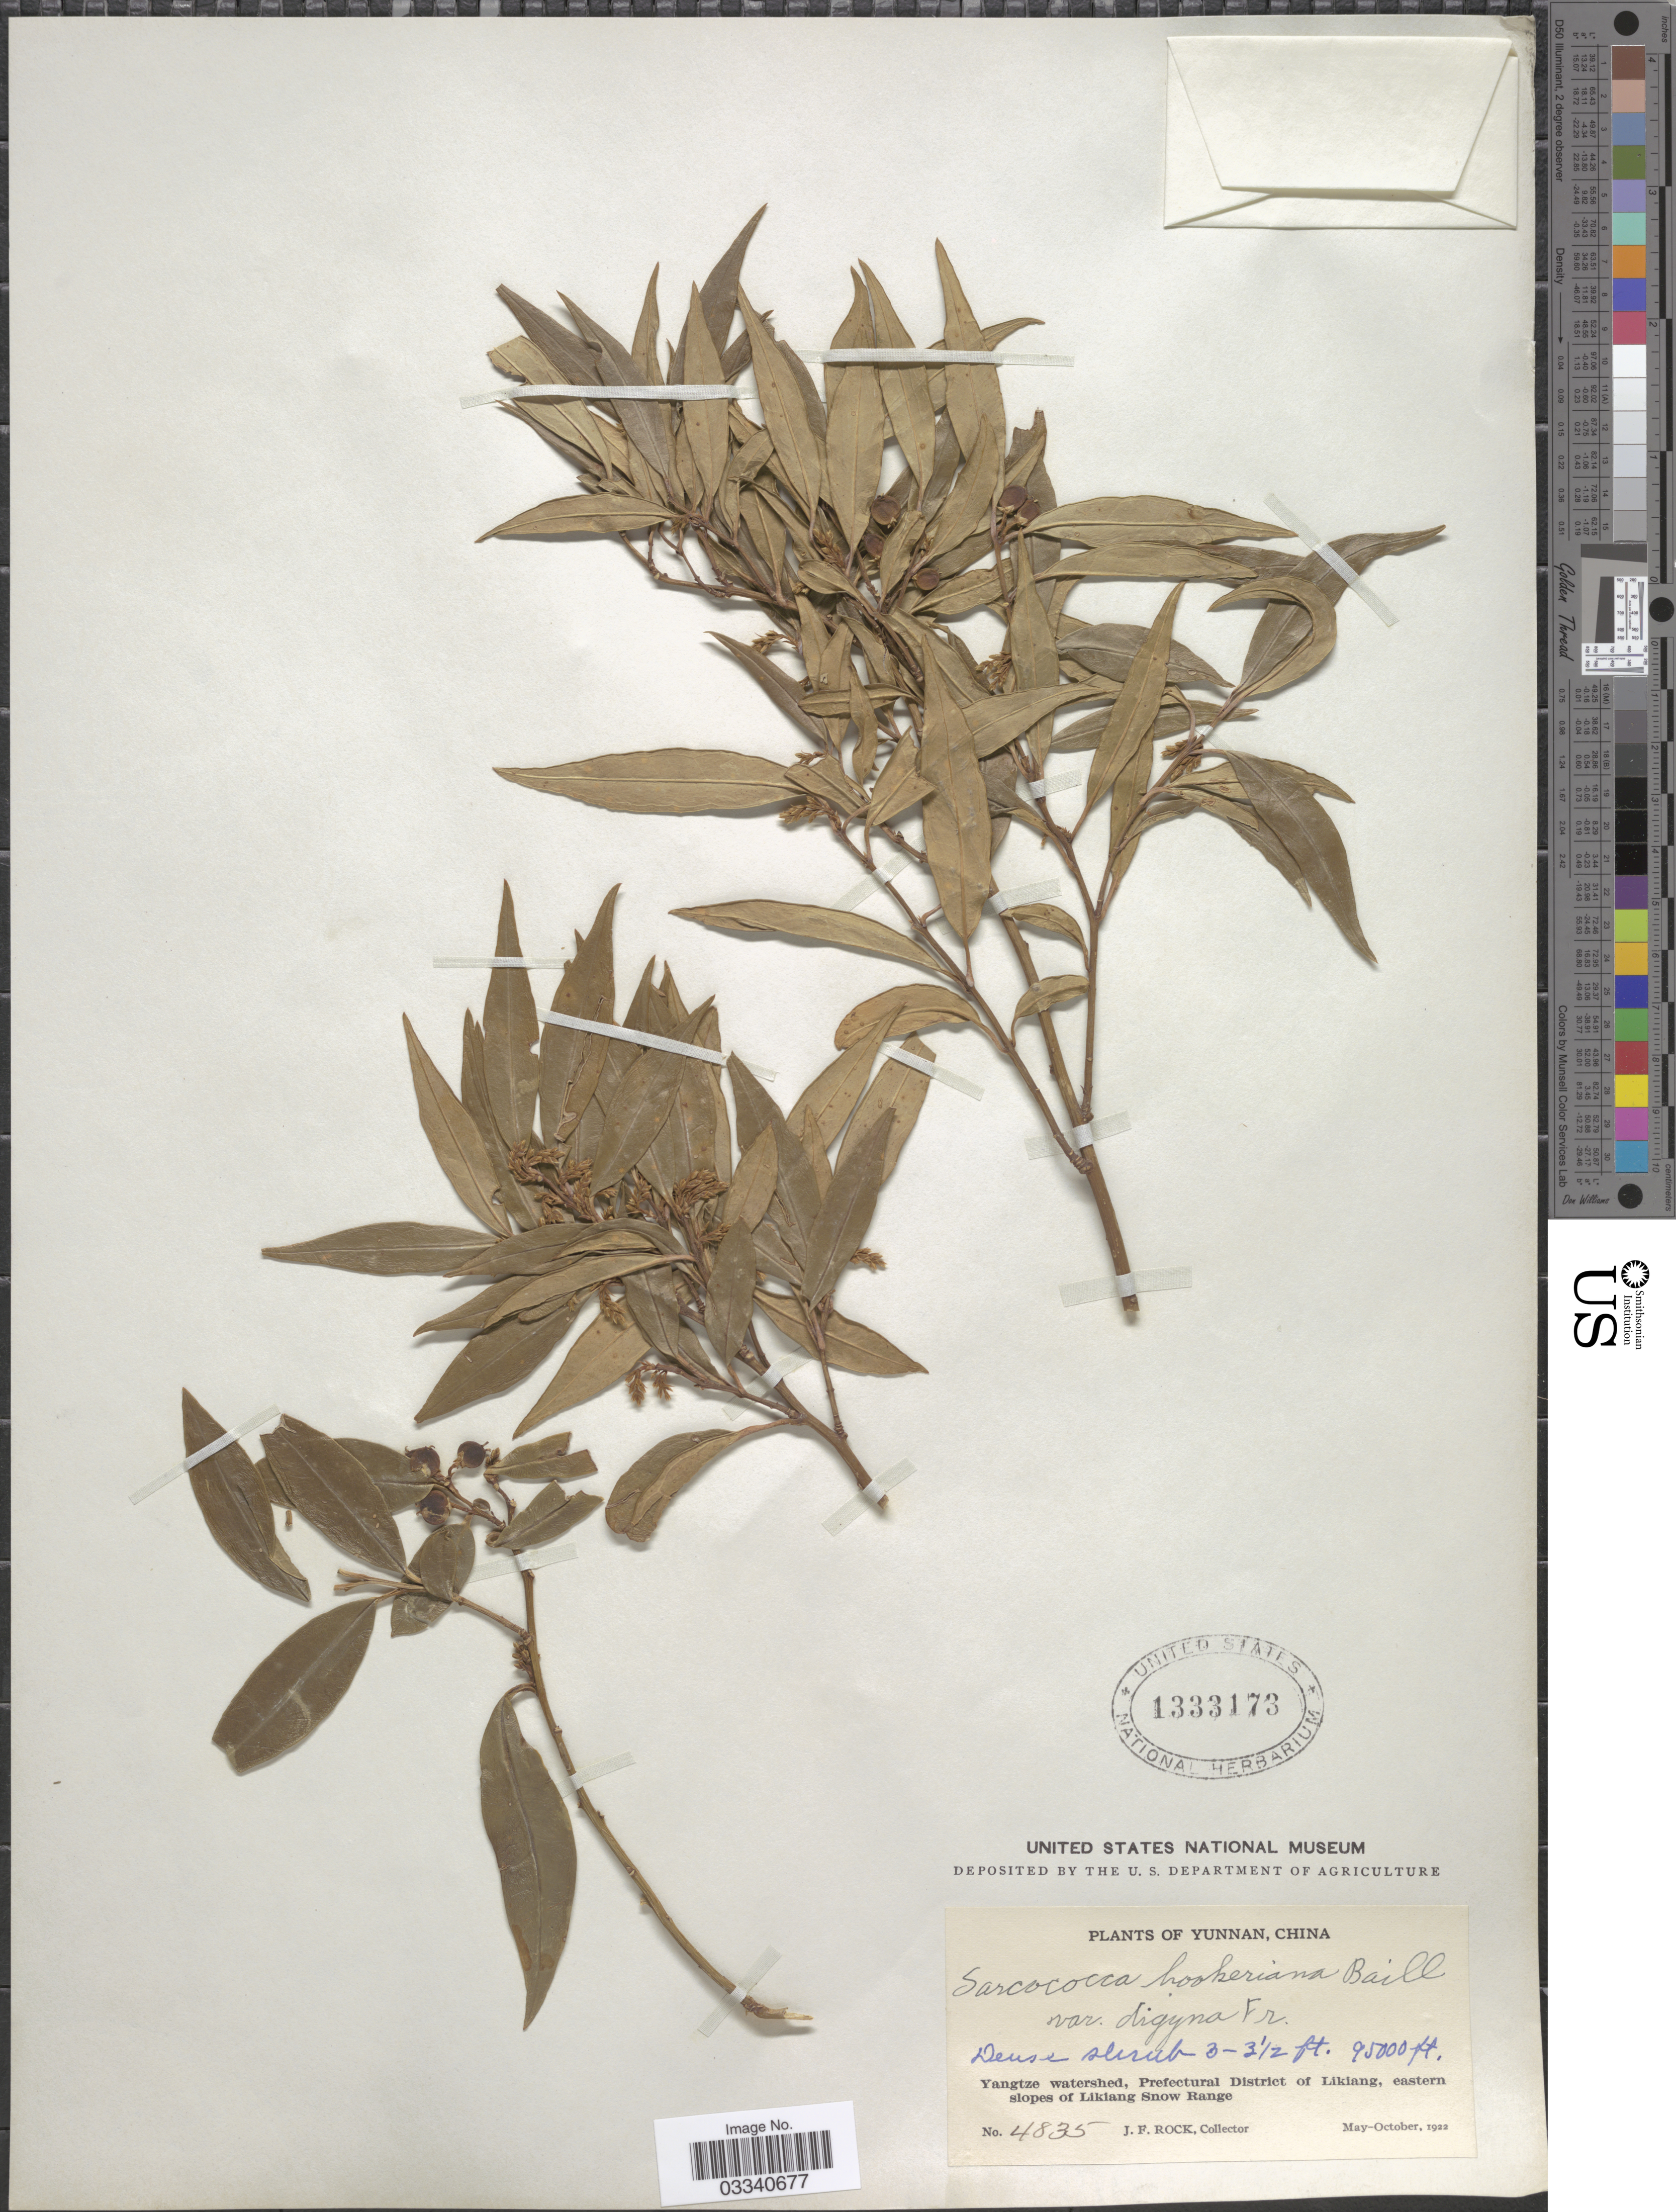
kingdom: Plantae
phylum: Tracheophyta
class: Magnoliopsida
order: Buxales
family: Buxaceae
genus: Sarcococca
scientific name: Sarcococca hookeriana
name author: Baill.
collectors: J. Rock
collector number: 4835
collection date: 1922-05/1922-10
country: China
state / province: Yunnan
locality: Yangtze watershed, Prefectural District of Likiang, eastern slopes of Likiang Snow Range.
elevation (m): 2896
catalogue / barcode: US 1333173